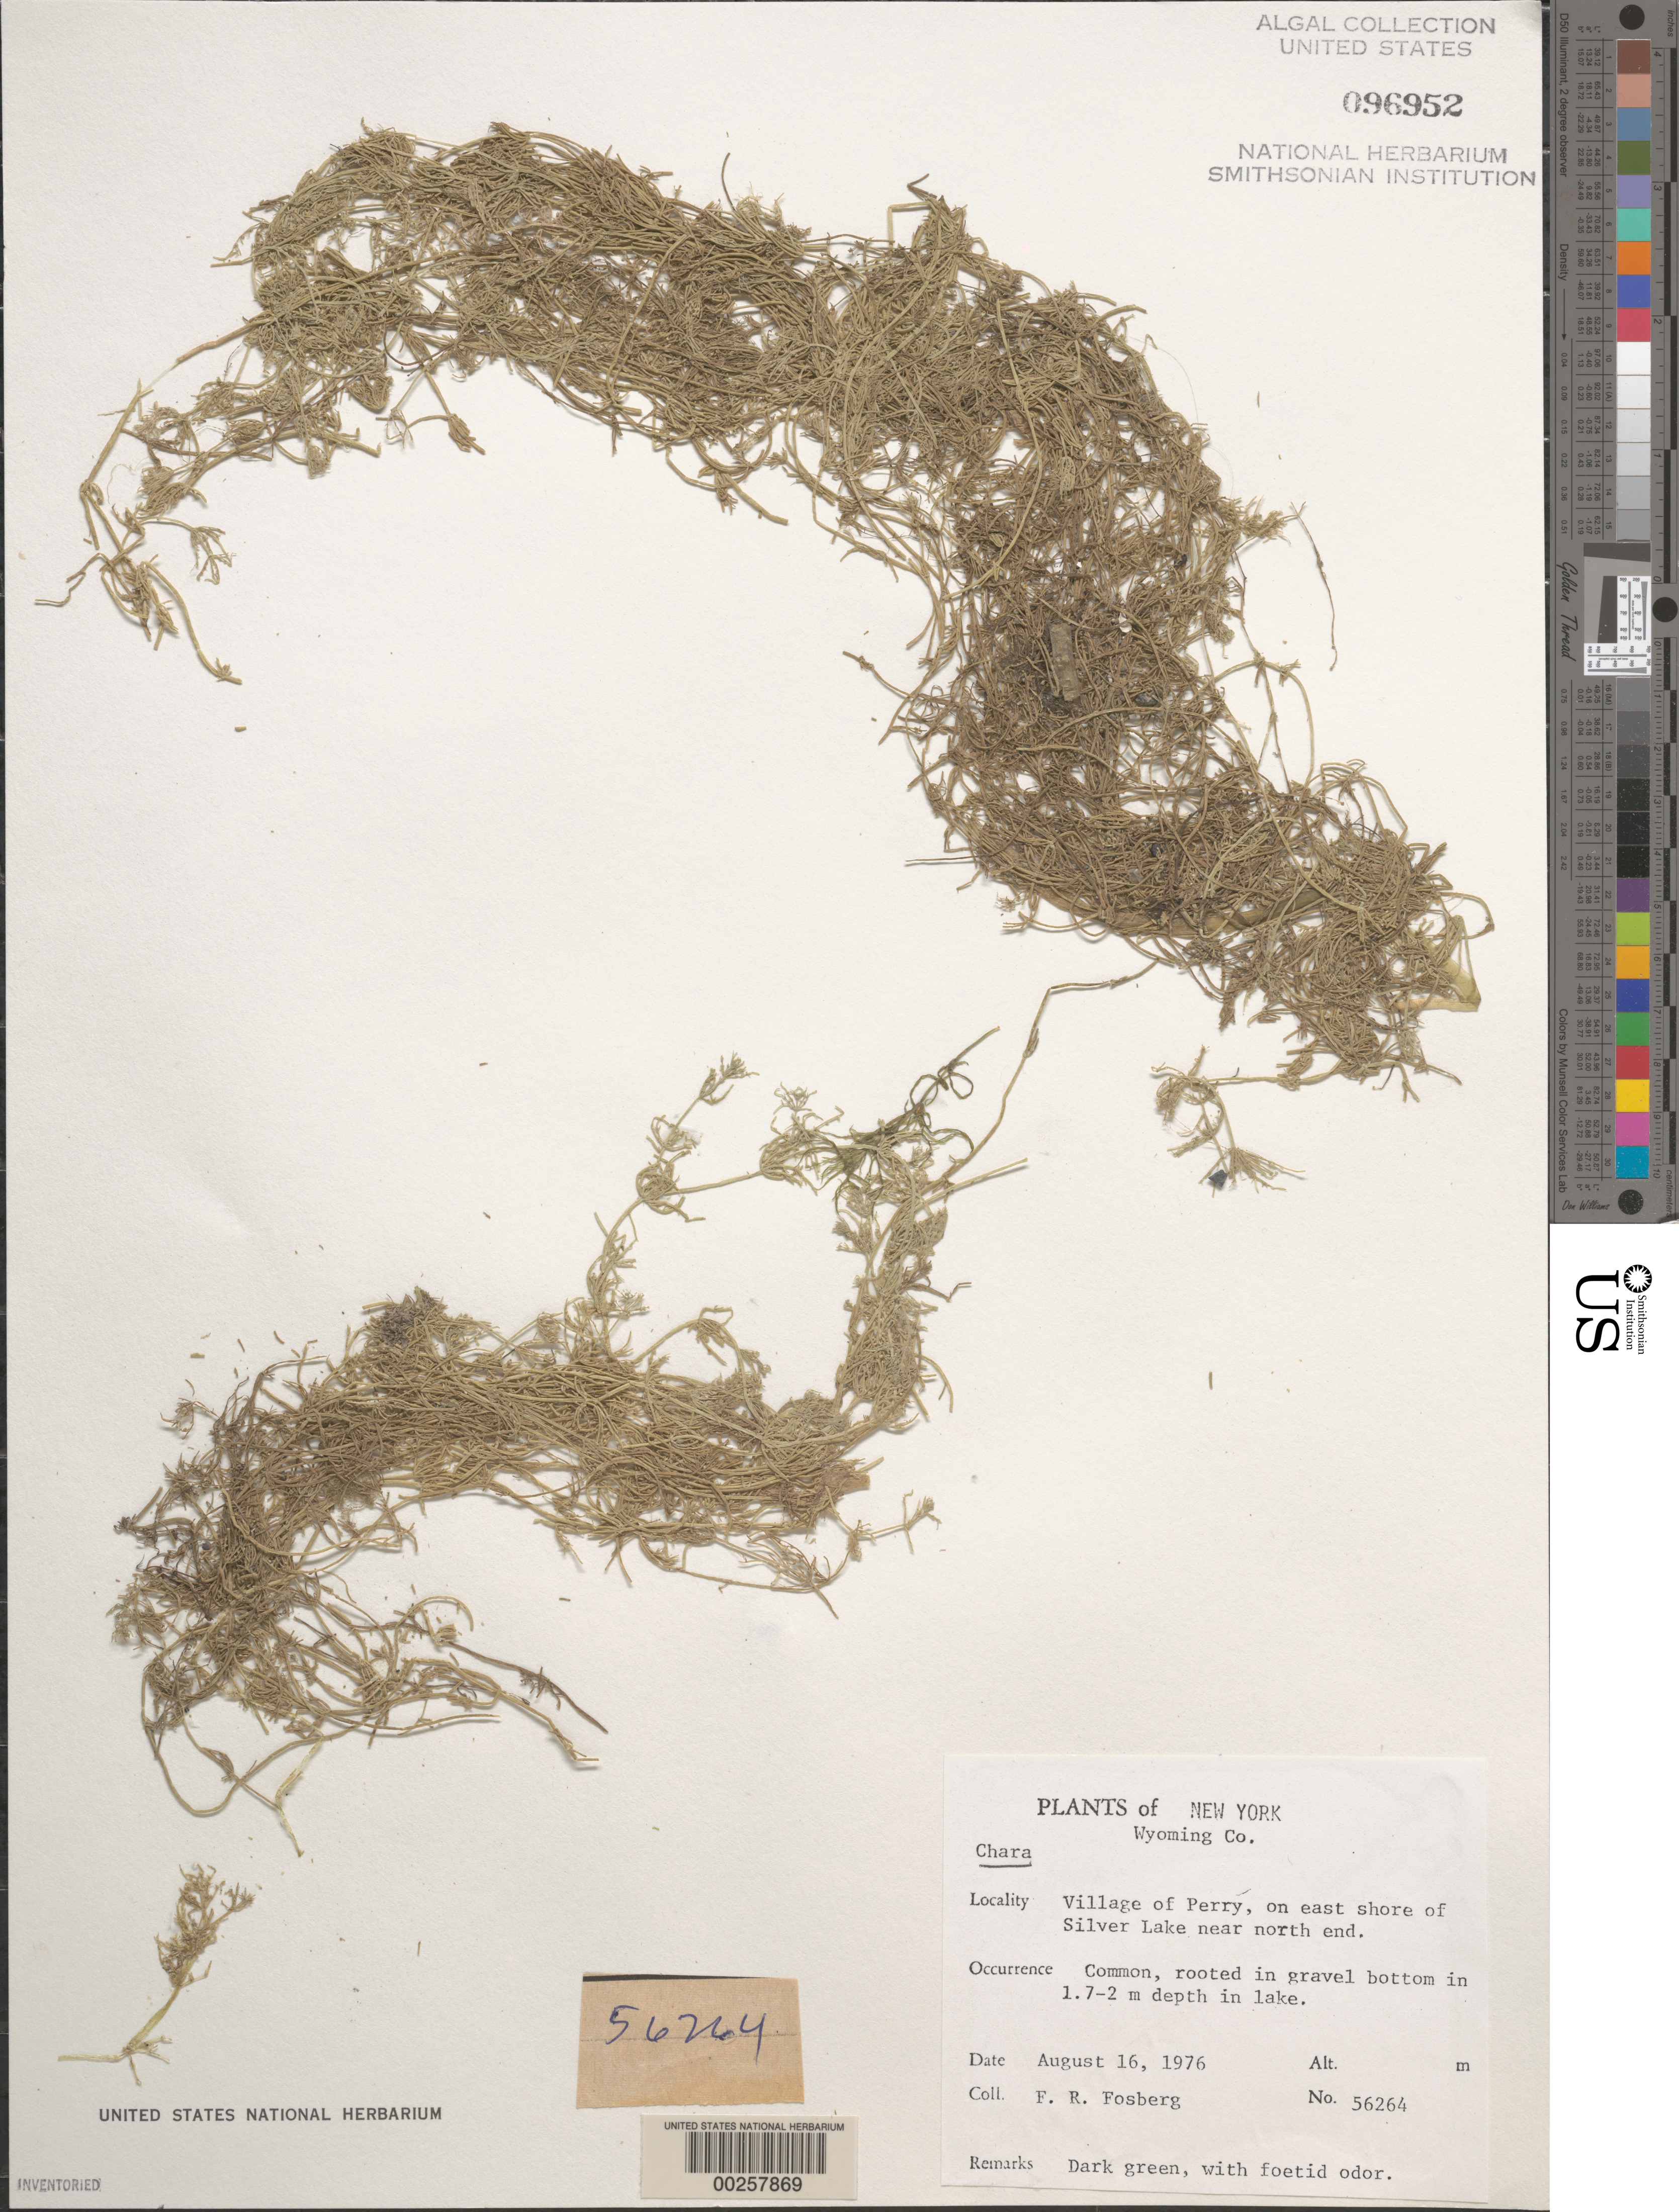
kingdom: Plantae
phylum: Charophyta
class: Charophyceae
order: Charales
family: Characeae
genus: Chara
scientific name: Chara sp.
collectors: F. R. Fosberg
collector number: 56264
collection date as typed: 16 Aug 1976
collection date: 1976-08-16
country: United States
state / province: New York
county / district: Wyoming County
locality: Silver Lake, Perry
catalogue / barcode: US 96952